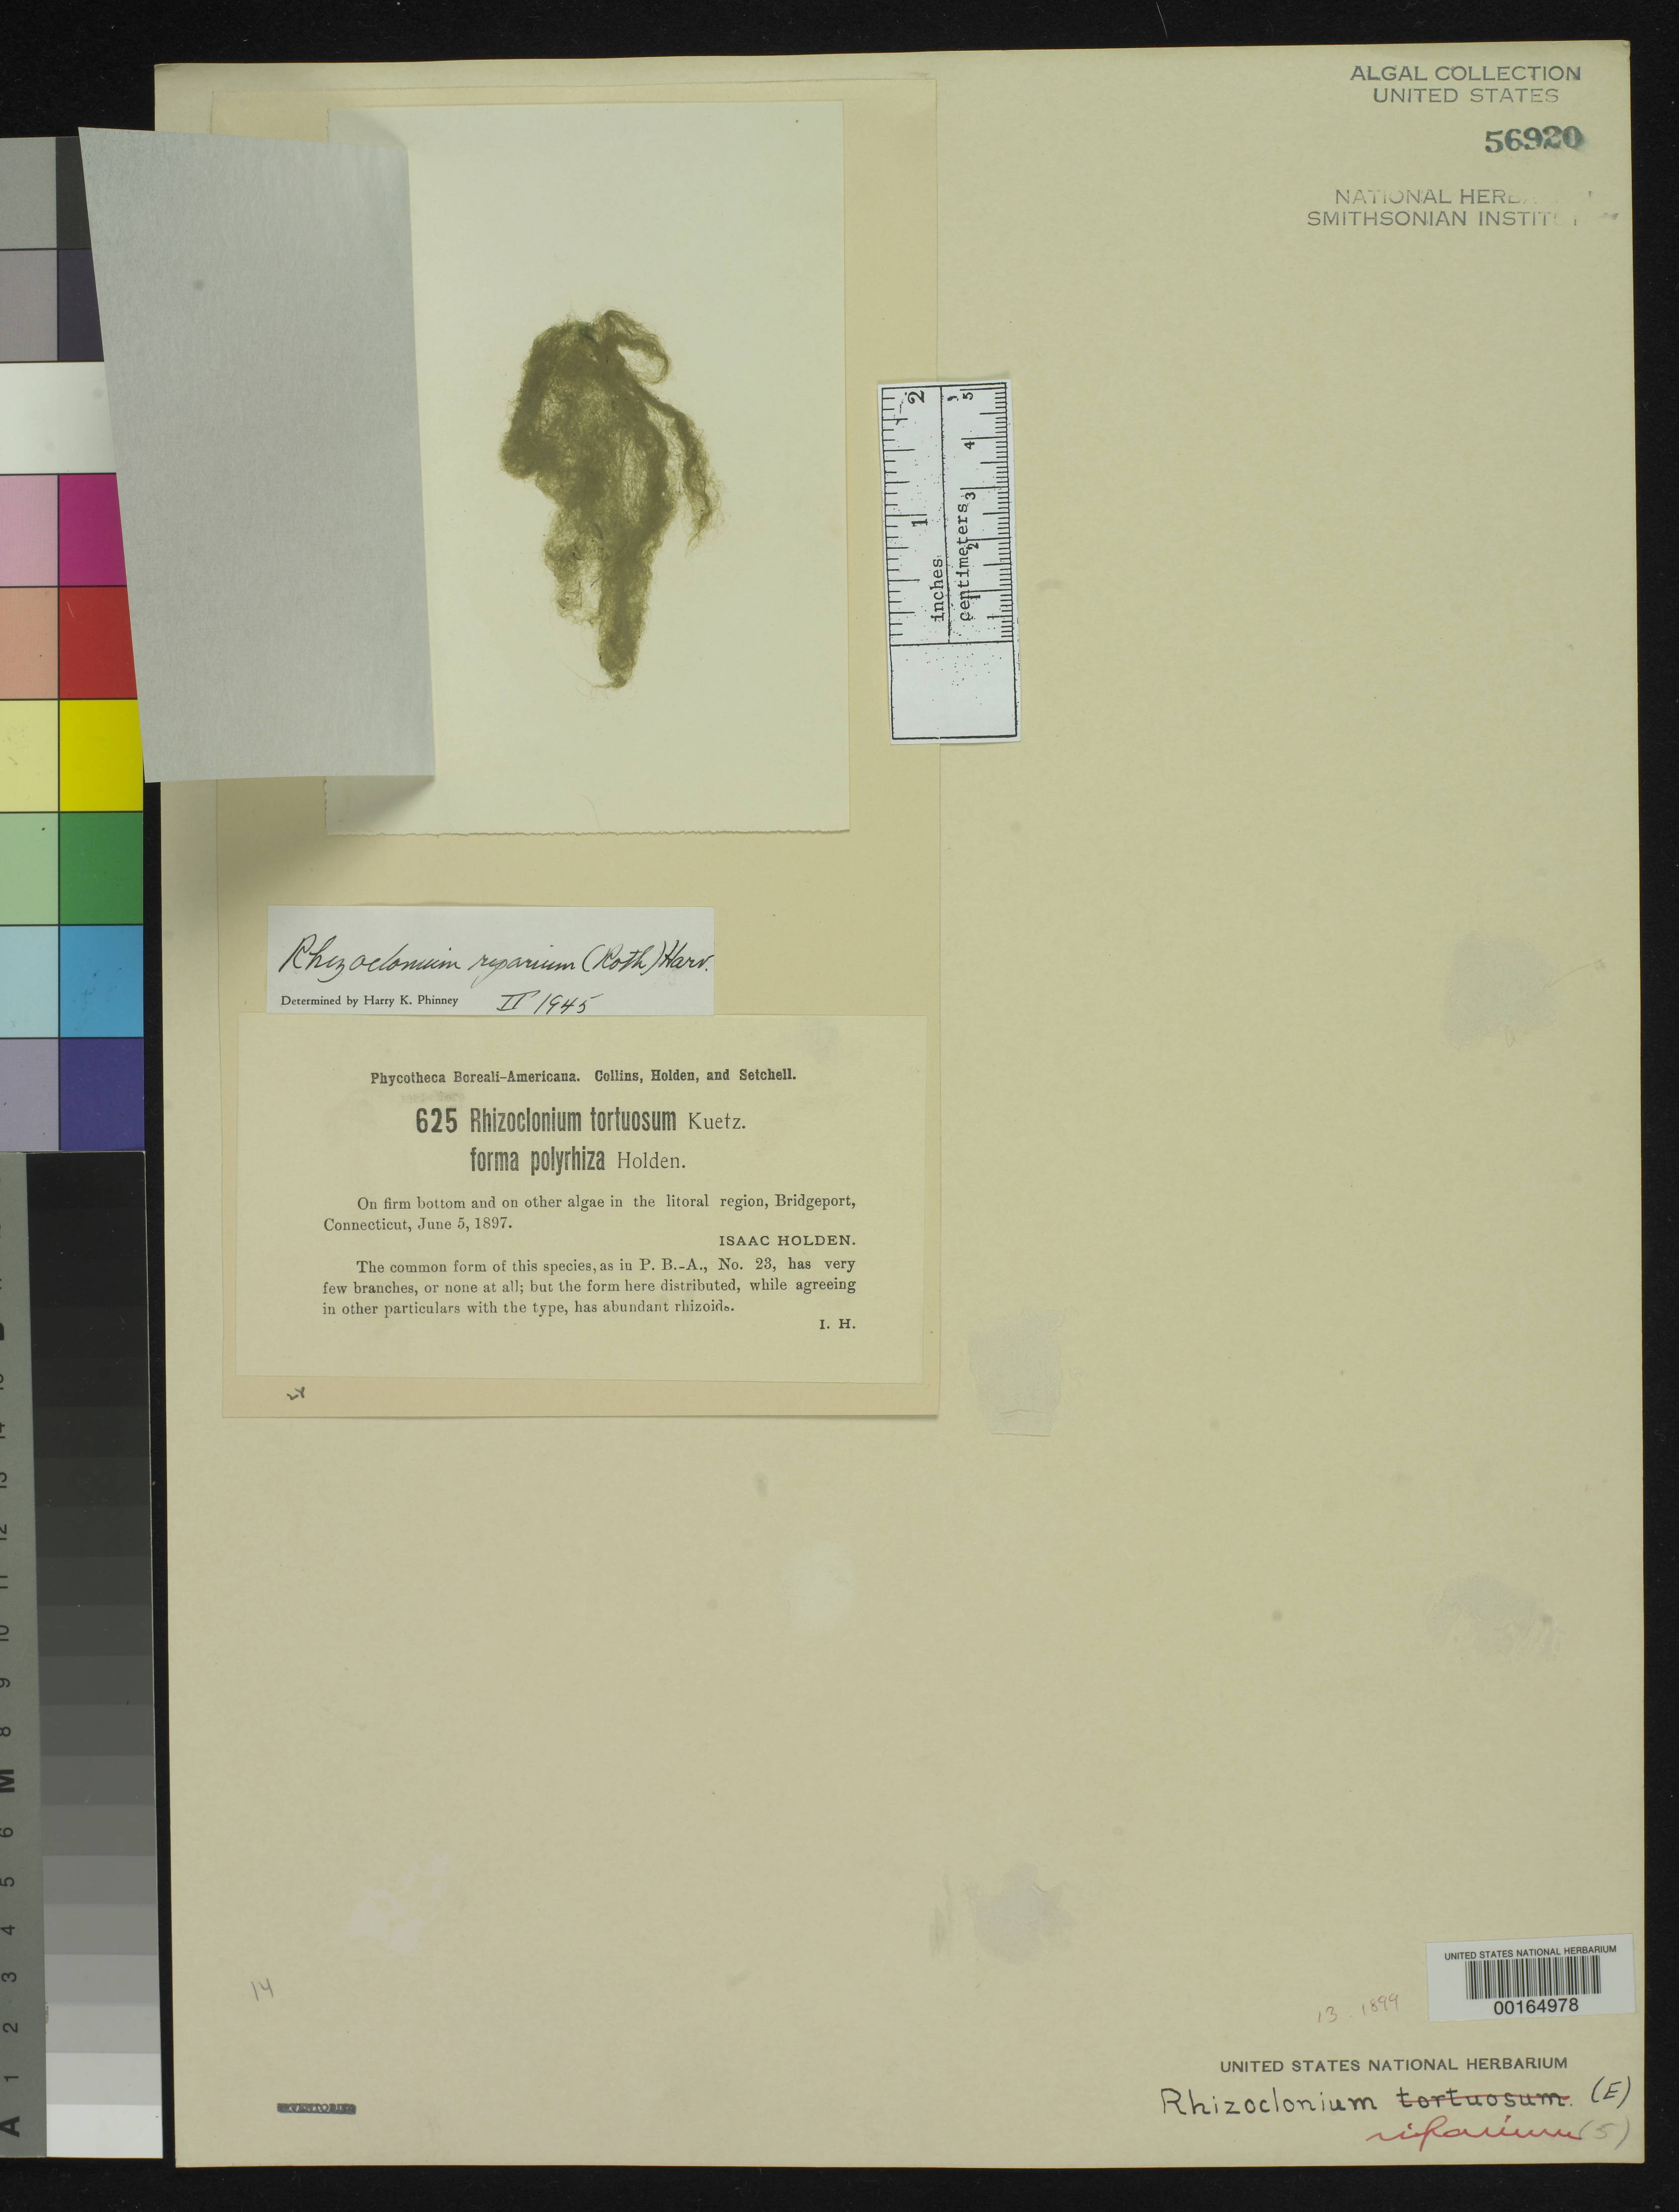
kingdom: Plantae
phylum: Chlorophyta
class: Ulvophyceae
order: Cladophorales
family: Cladophoraceae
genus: Rhizoclonium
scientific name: Rhizoclonium tortuosum f. polyrhiza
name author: I. Holden in Collins et al.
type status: Isotype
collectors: I. Holden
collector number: PB-A 625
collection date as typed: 05 Jun 1897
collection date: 1897-06-05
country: United States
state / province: Connecticut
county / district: Fairfield County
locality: Bridgeport.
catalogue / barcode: US 56920